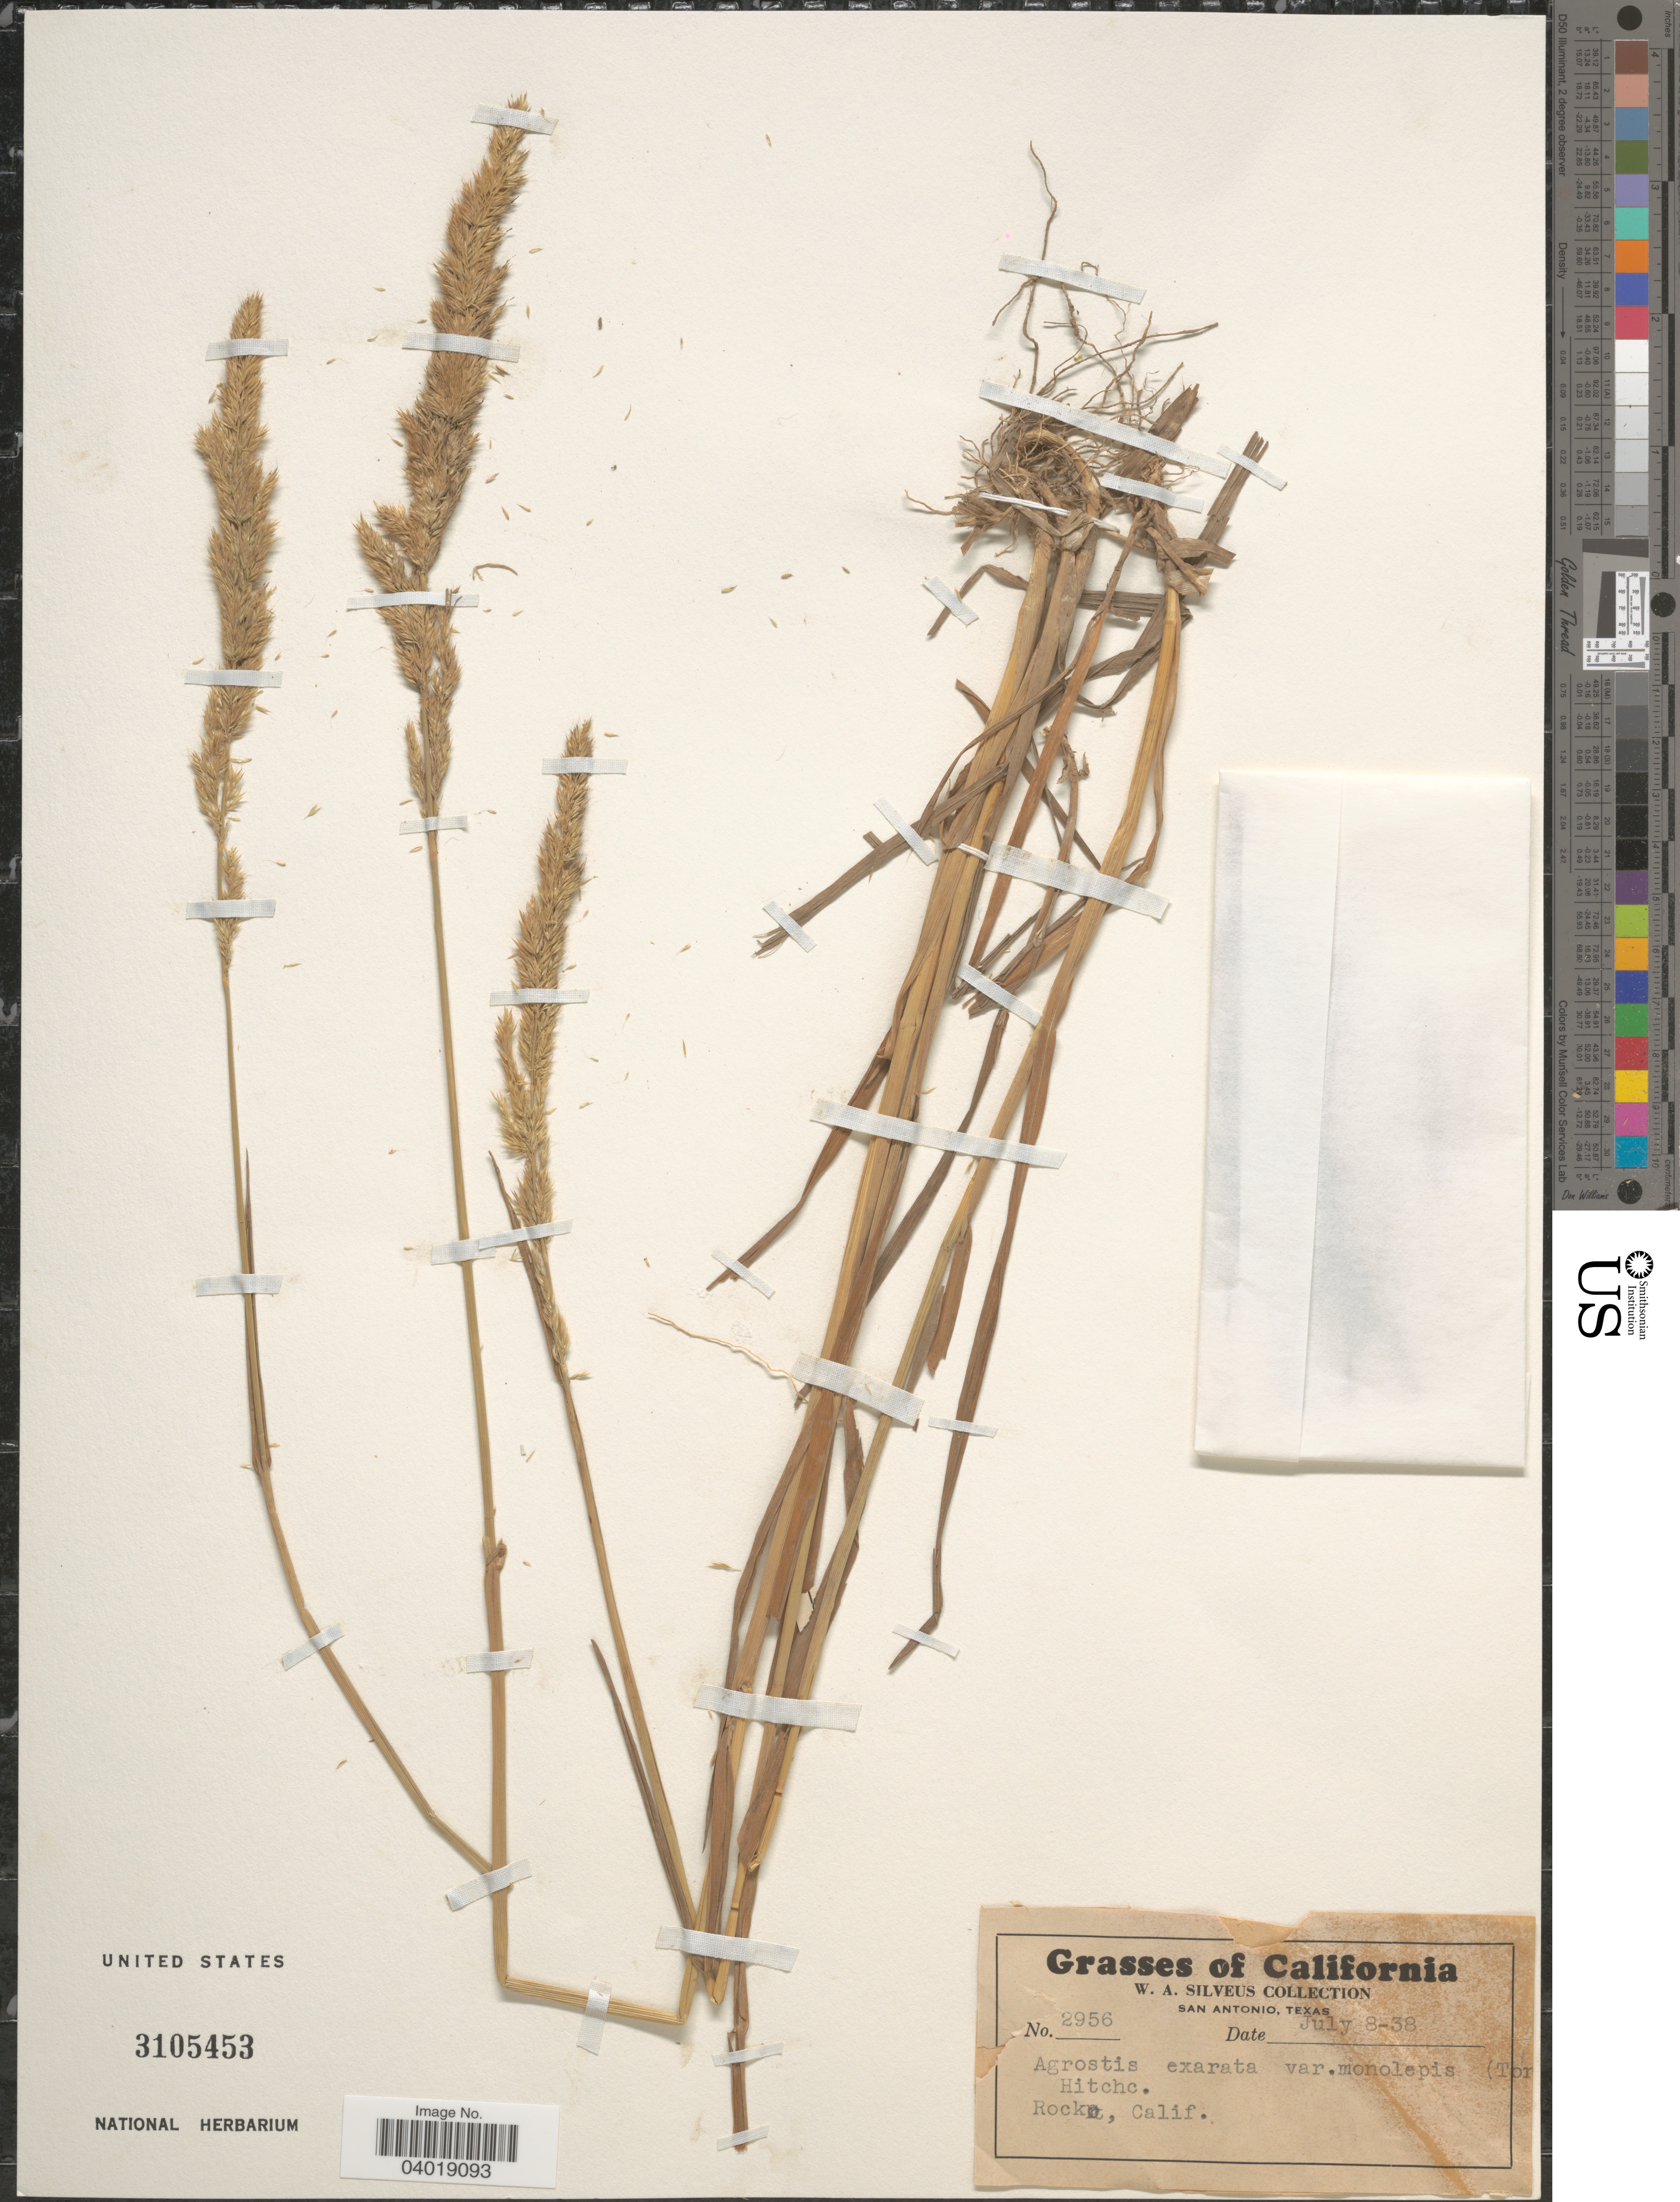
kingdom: Plantae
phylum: Tracheophyta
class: Liliopsida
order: Poales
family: Poaceae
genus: Agrostis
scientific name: Agrostis exarata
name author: Trin.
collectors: W. Silveus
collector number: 2956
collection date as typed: Transcribed d/m/y: 8/7/38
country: United States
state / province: California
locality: Rock.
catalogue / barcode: US 3105453